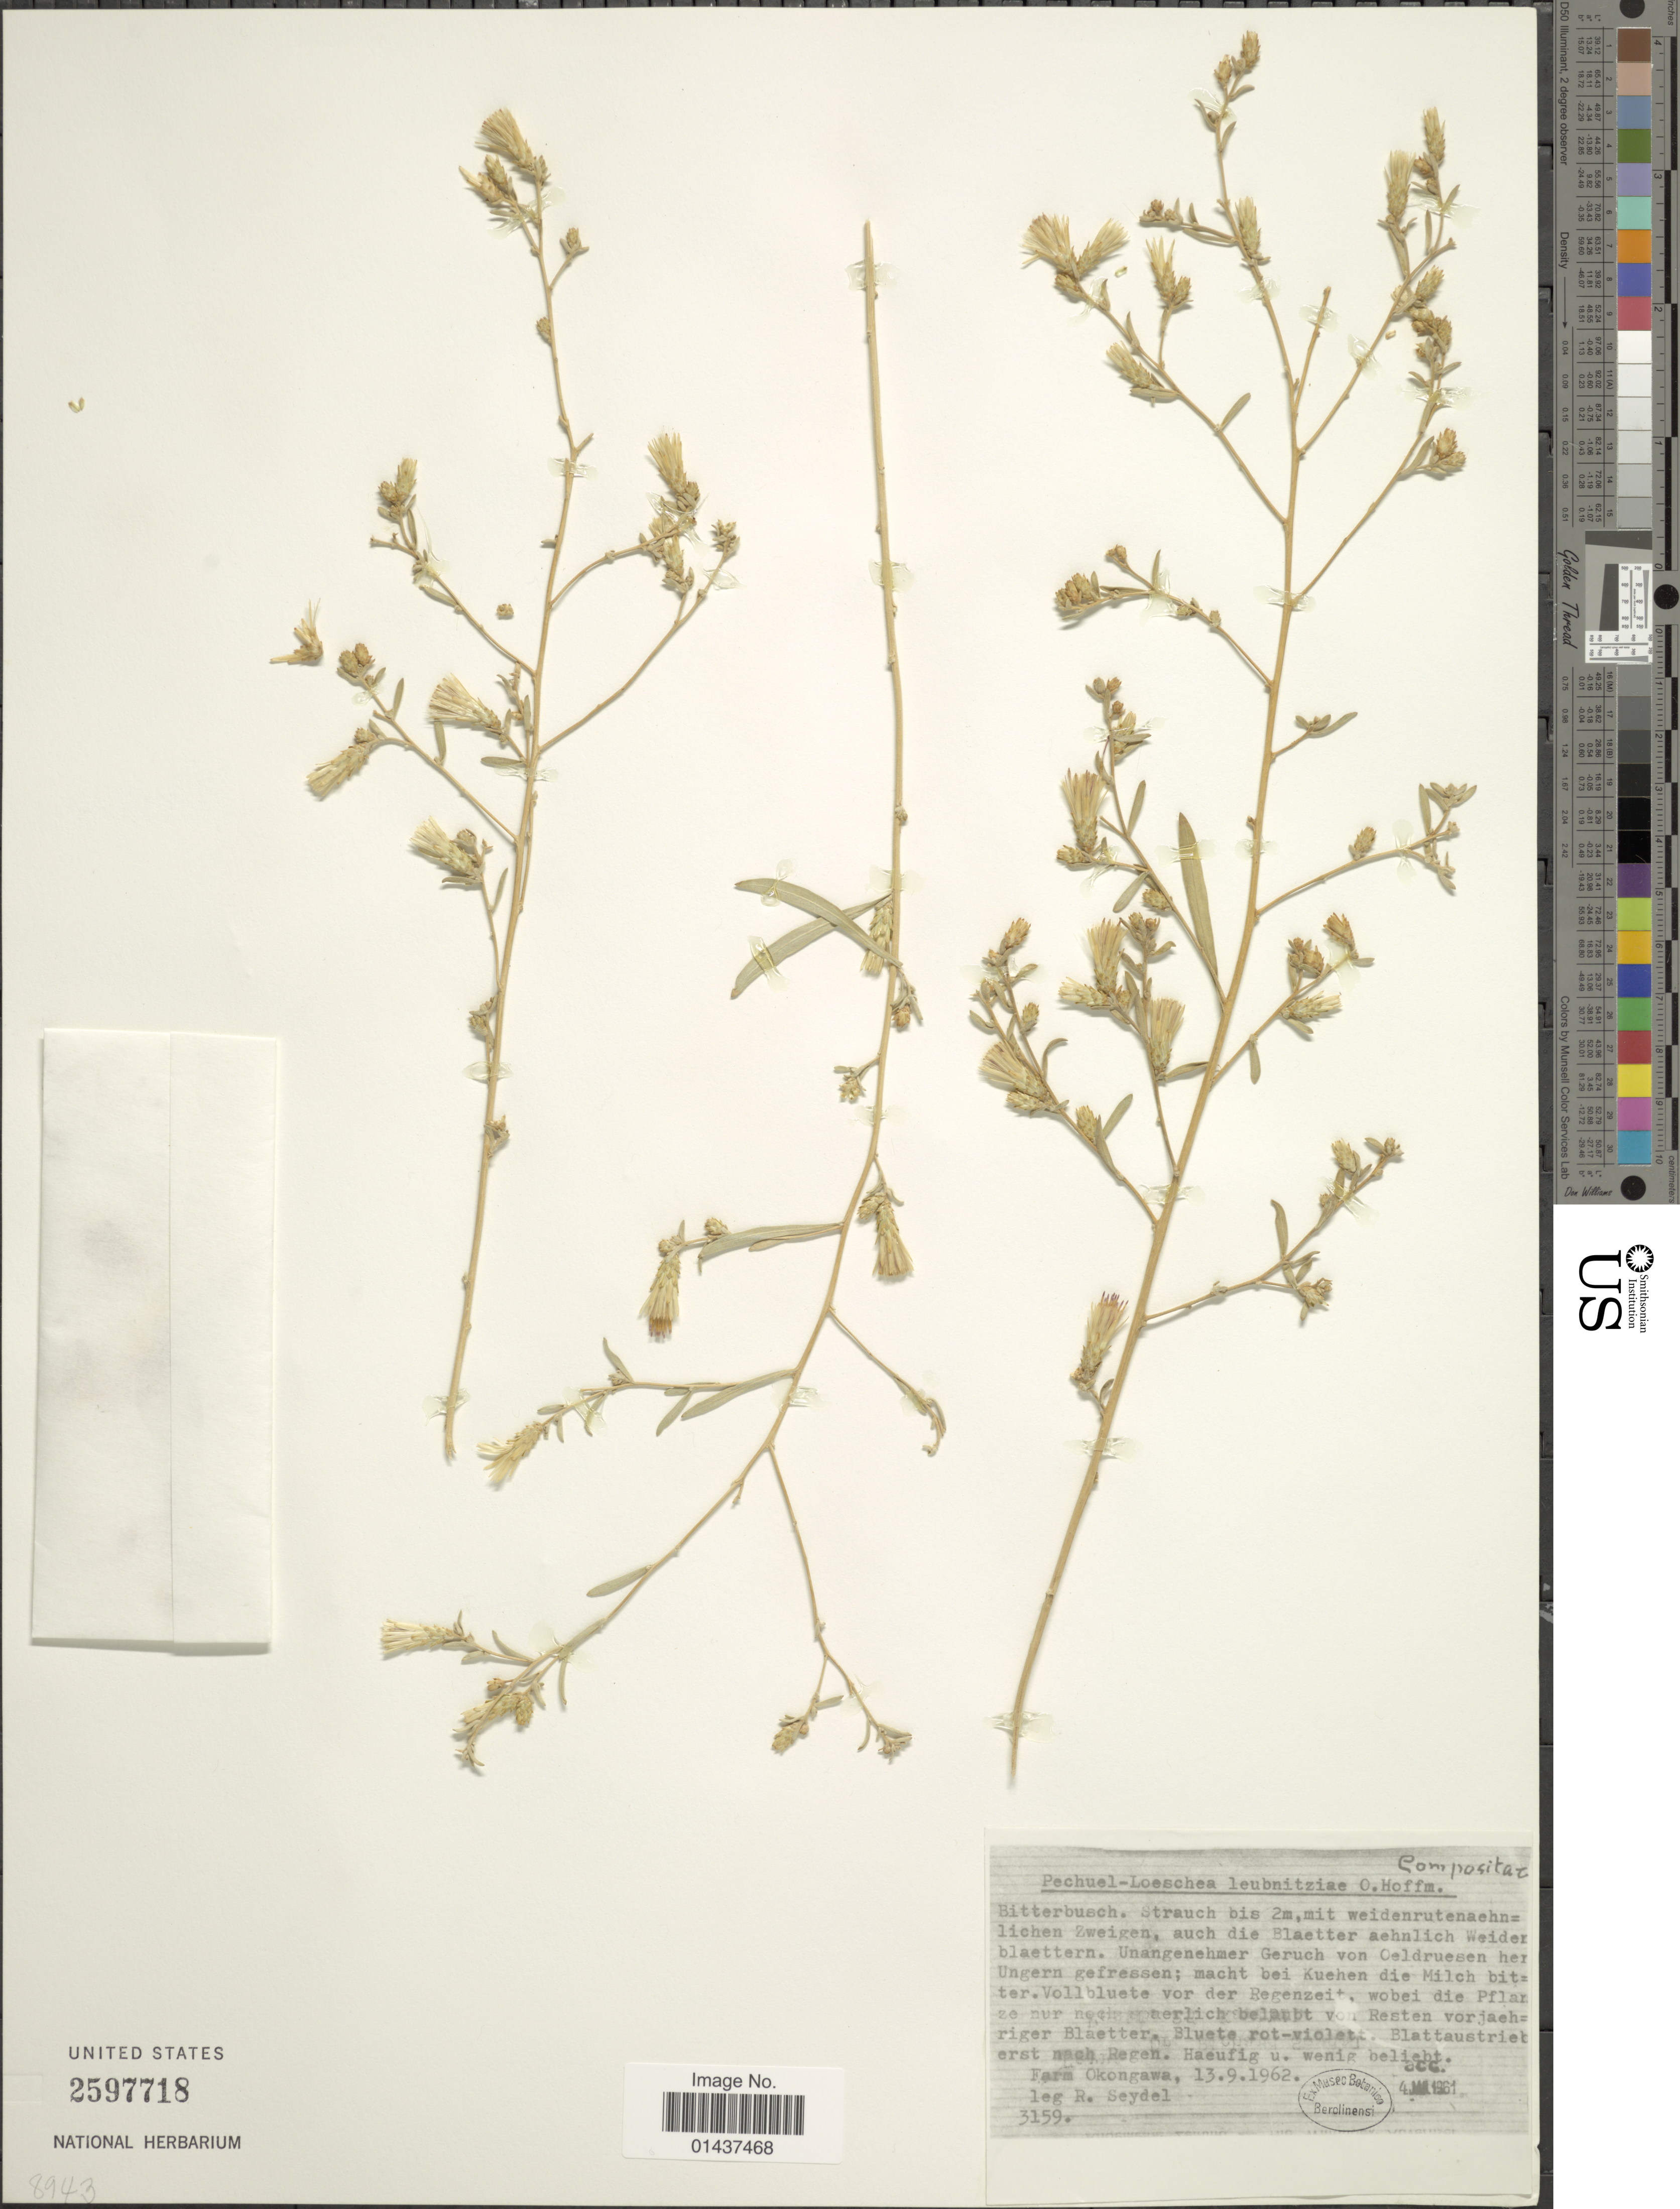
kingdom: Plantae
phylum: Tracheophyta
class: Magnoliopsida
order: Asterales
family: Asteraceae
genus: Pechuel-loeschea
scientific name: Pechuel-loeschea leubnitziae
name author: (Kuntze) O. Hoffm.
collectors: R. Seydel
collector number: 3159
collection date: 1961-03-04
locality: Farm Okongawa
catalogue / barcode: US 2597718